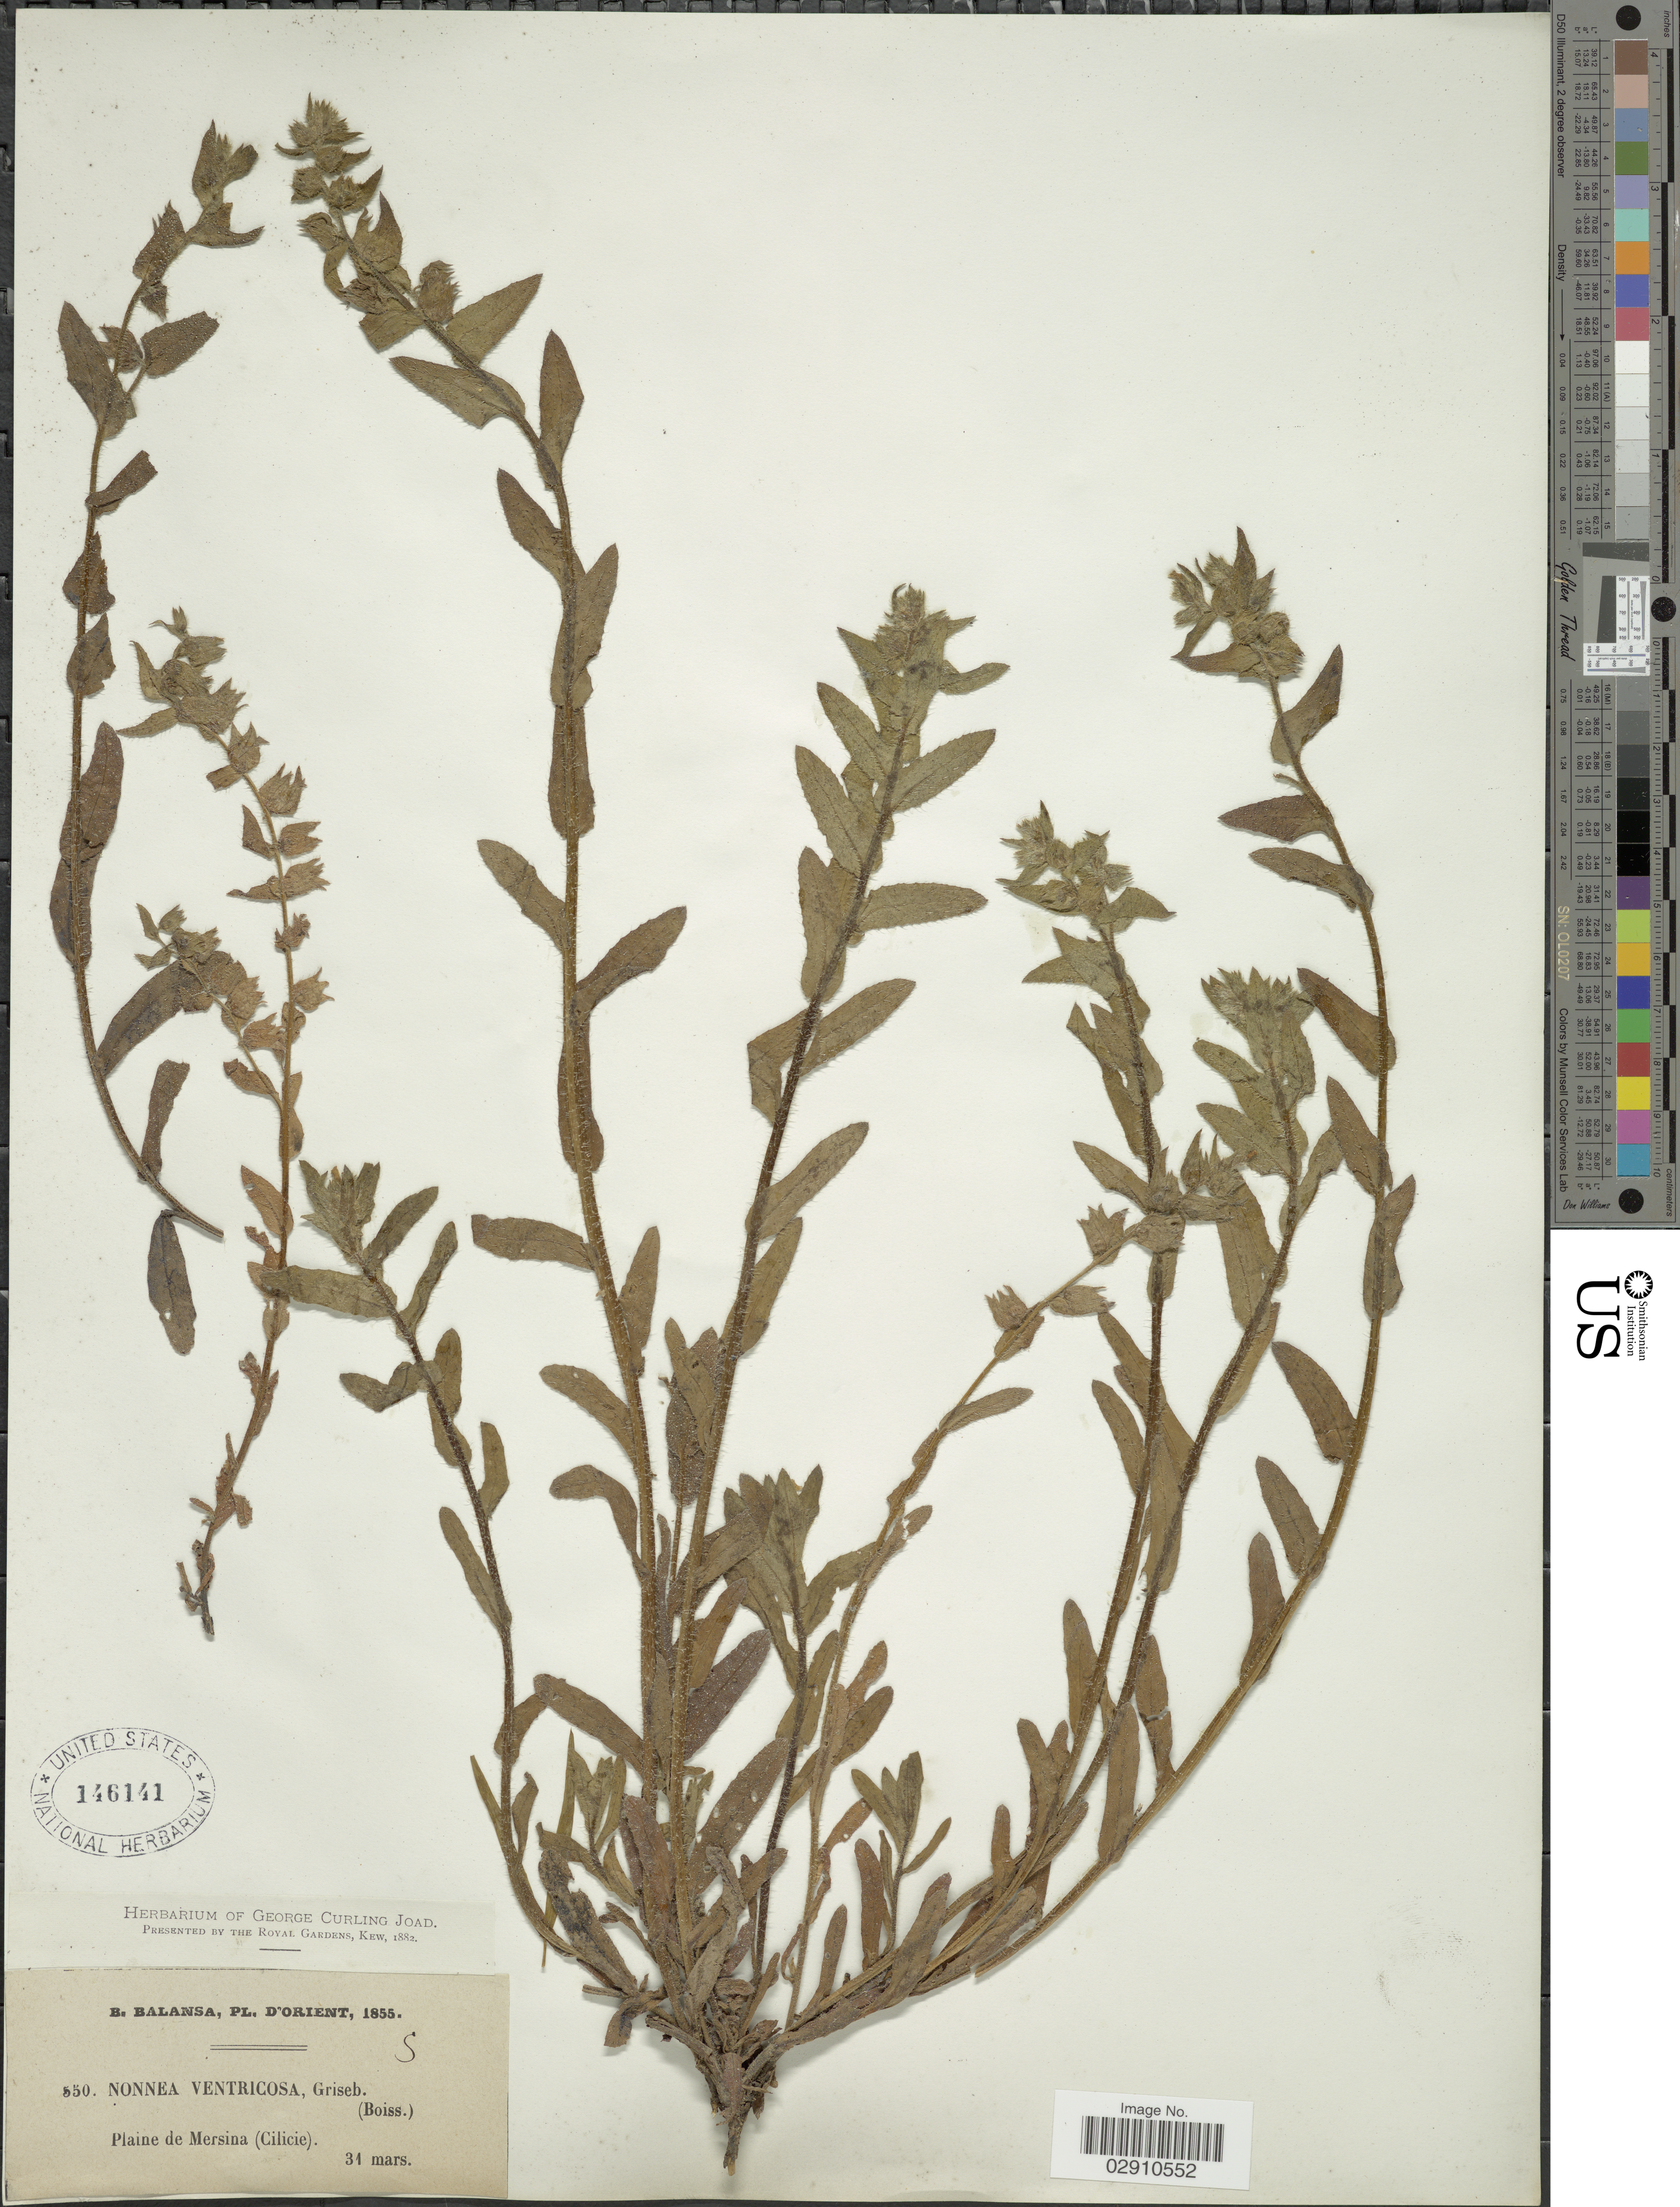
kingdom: Plantae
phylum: Tracheophyta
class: Magnoliopsida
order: Boraginales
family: Boraginaceae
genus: Nonea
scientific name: Nonea ventricosa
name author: Griseb.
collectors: B. Balansa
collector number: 550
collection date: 1855-03-31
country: Turkey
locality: D'Orient. Plaine de Mersina (Cilicie).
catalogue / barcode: US 146141